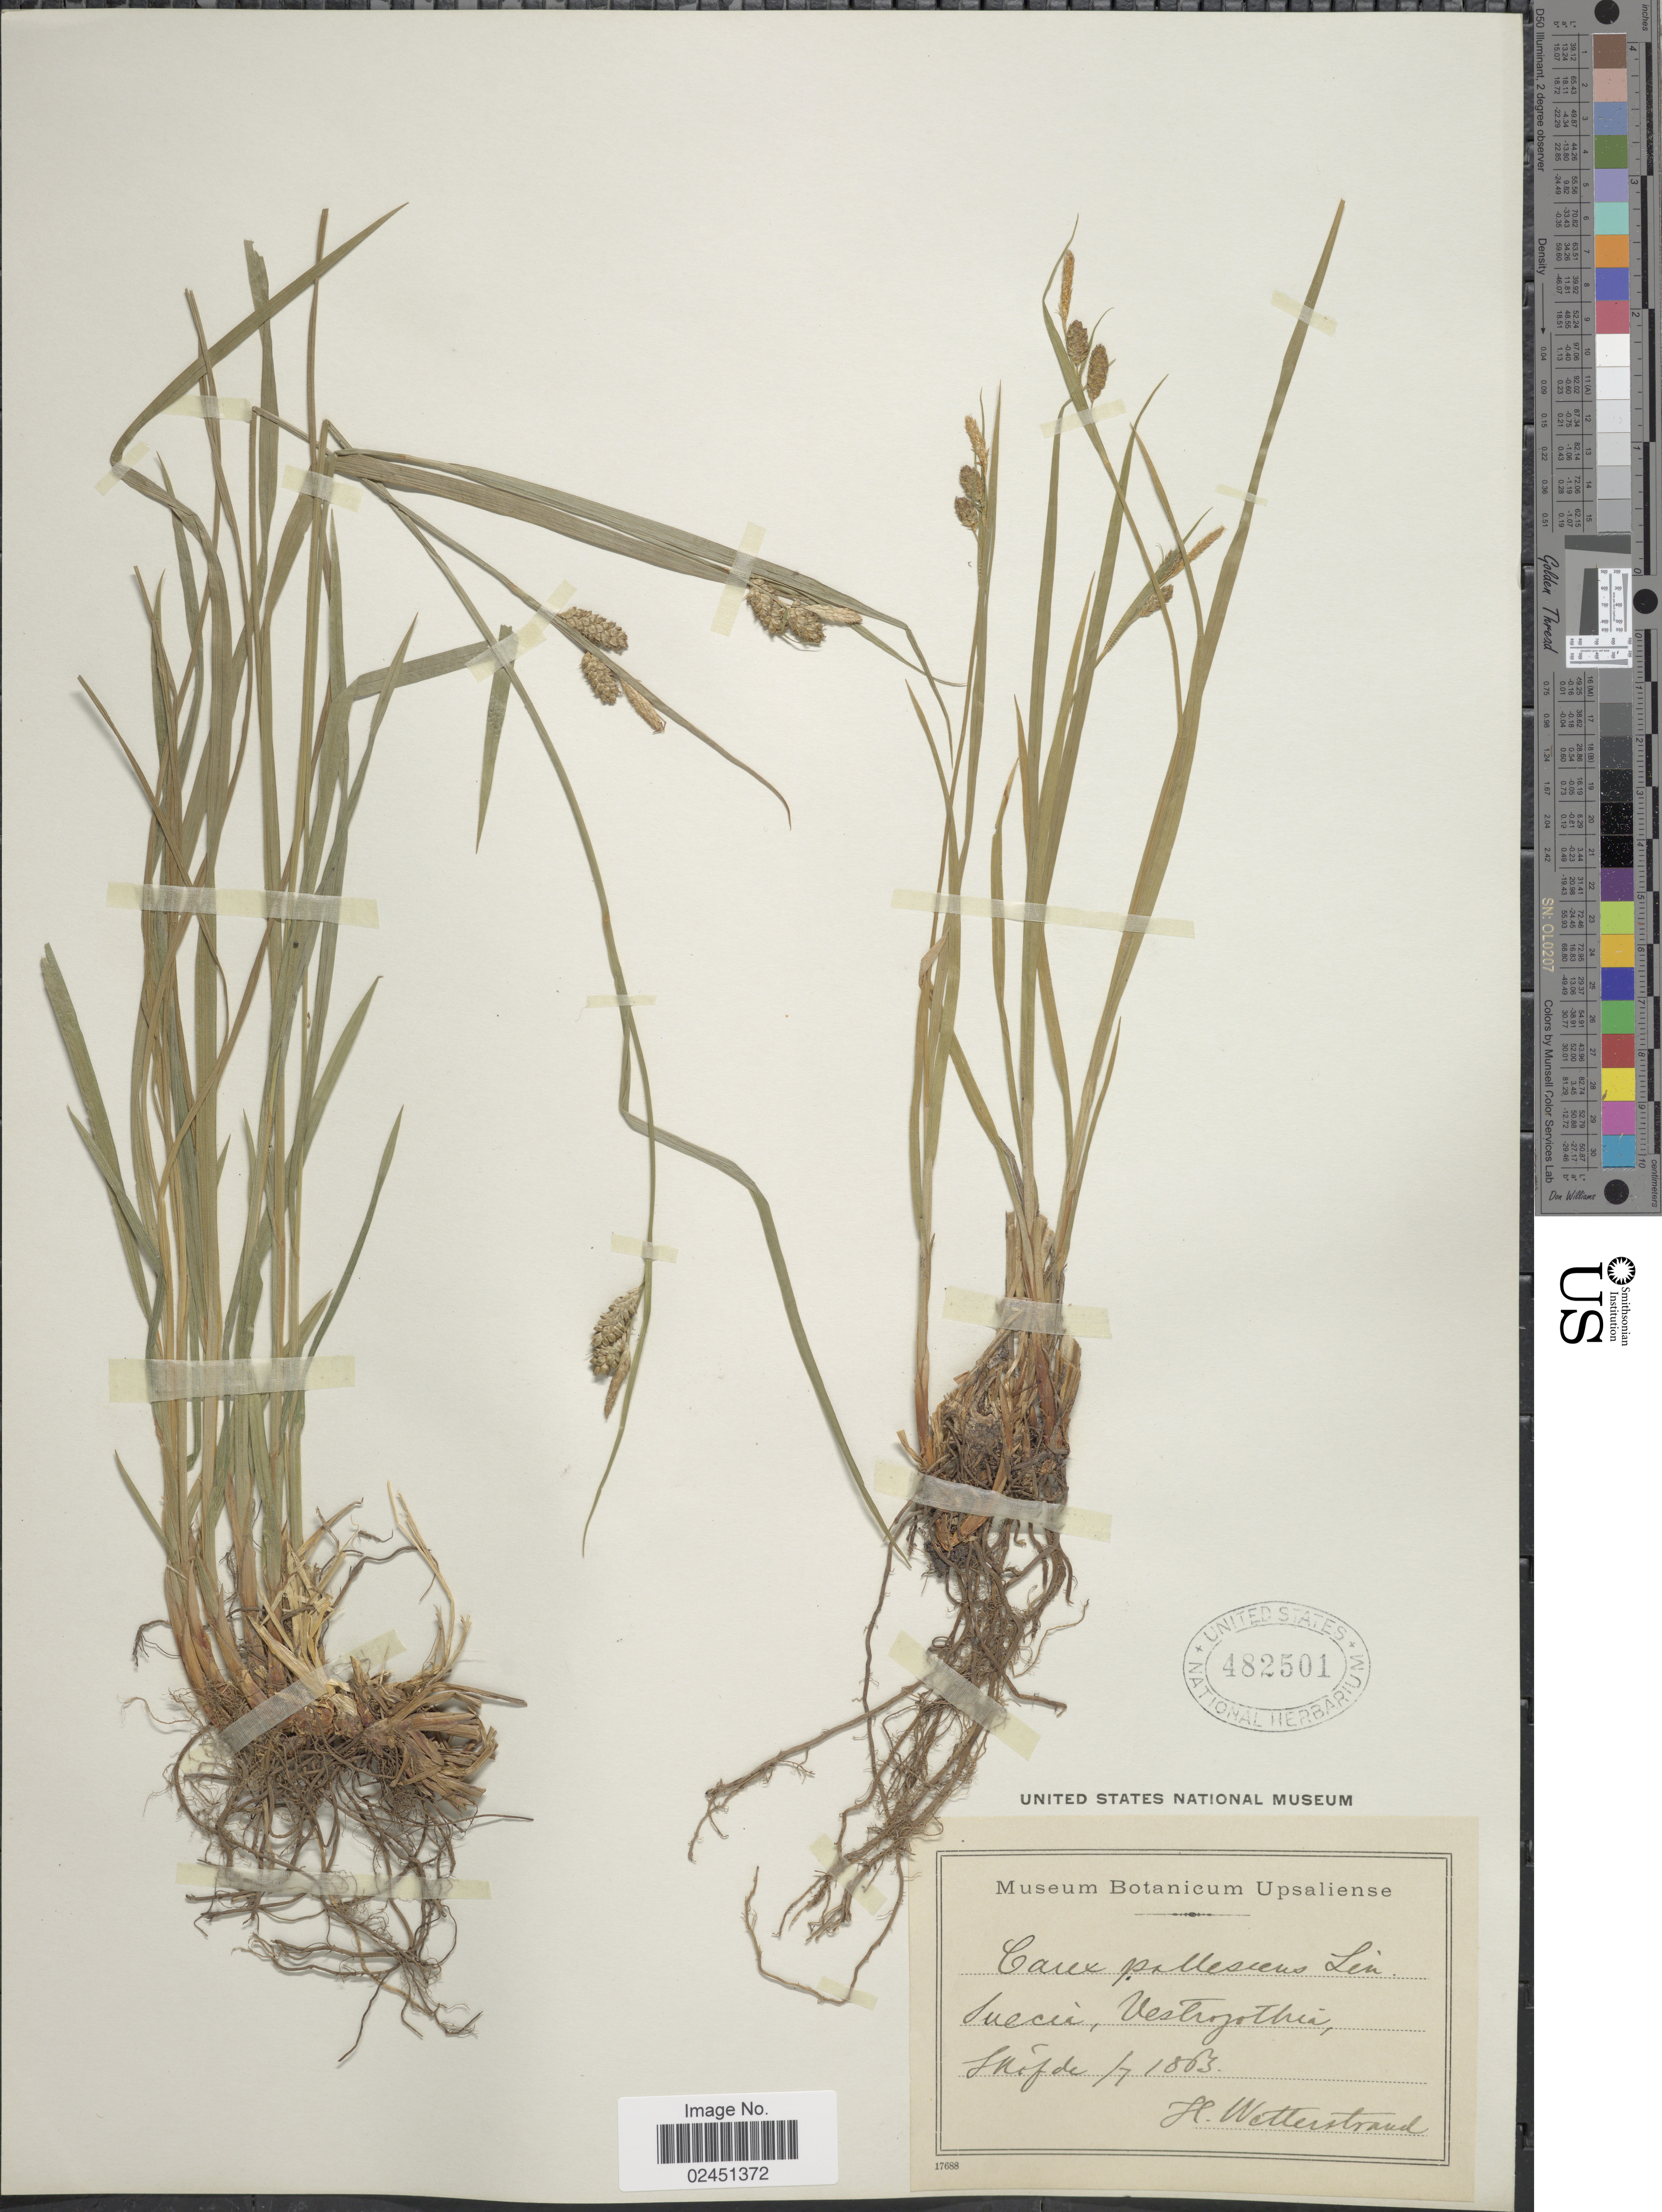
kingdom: Plantae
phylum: Tracheophyta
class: Liliopsida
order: Poales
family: Cyperaceae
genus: Carex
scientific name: Carex pallescens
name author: L.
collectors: H. Wetterstrand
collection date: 1863-07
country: Sweden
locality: Suecia, Vestrogothia, Sköfde.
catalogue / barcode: US 482501